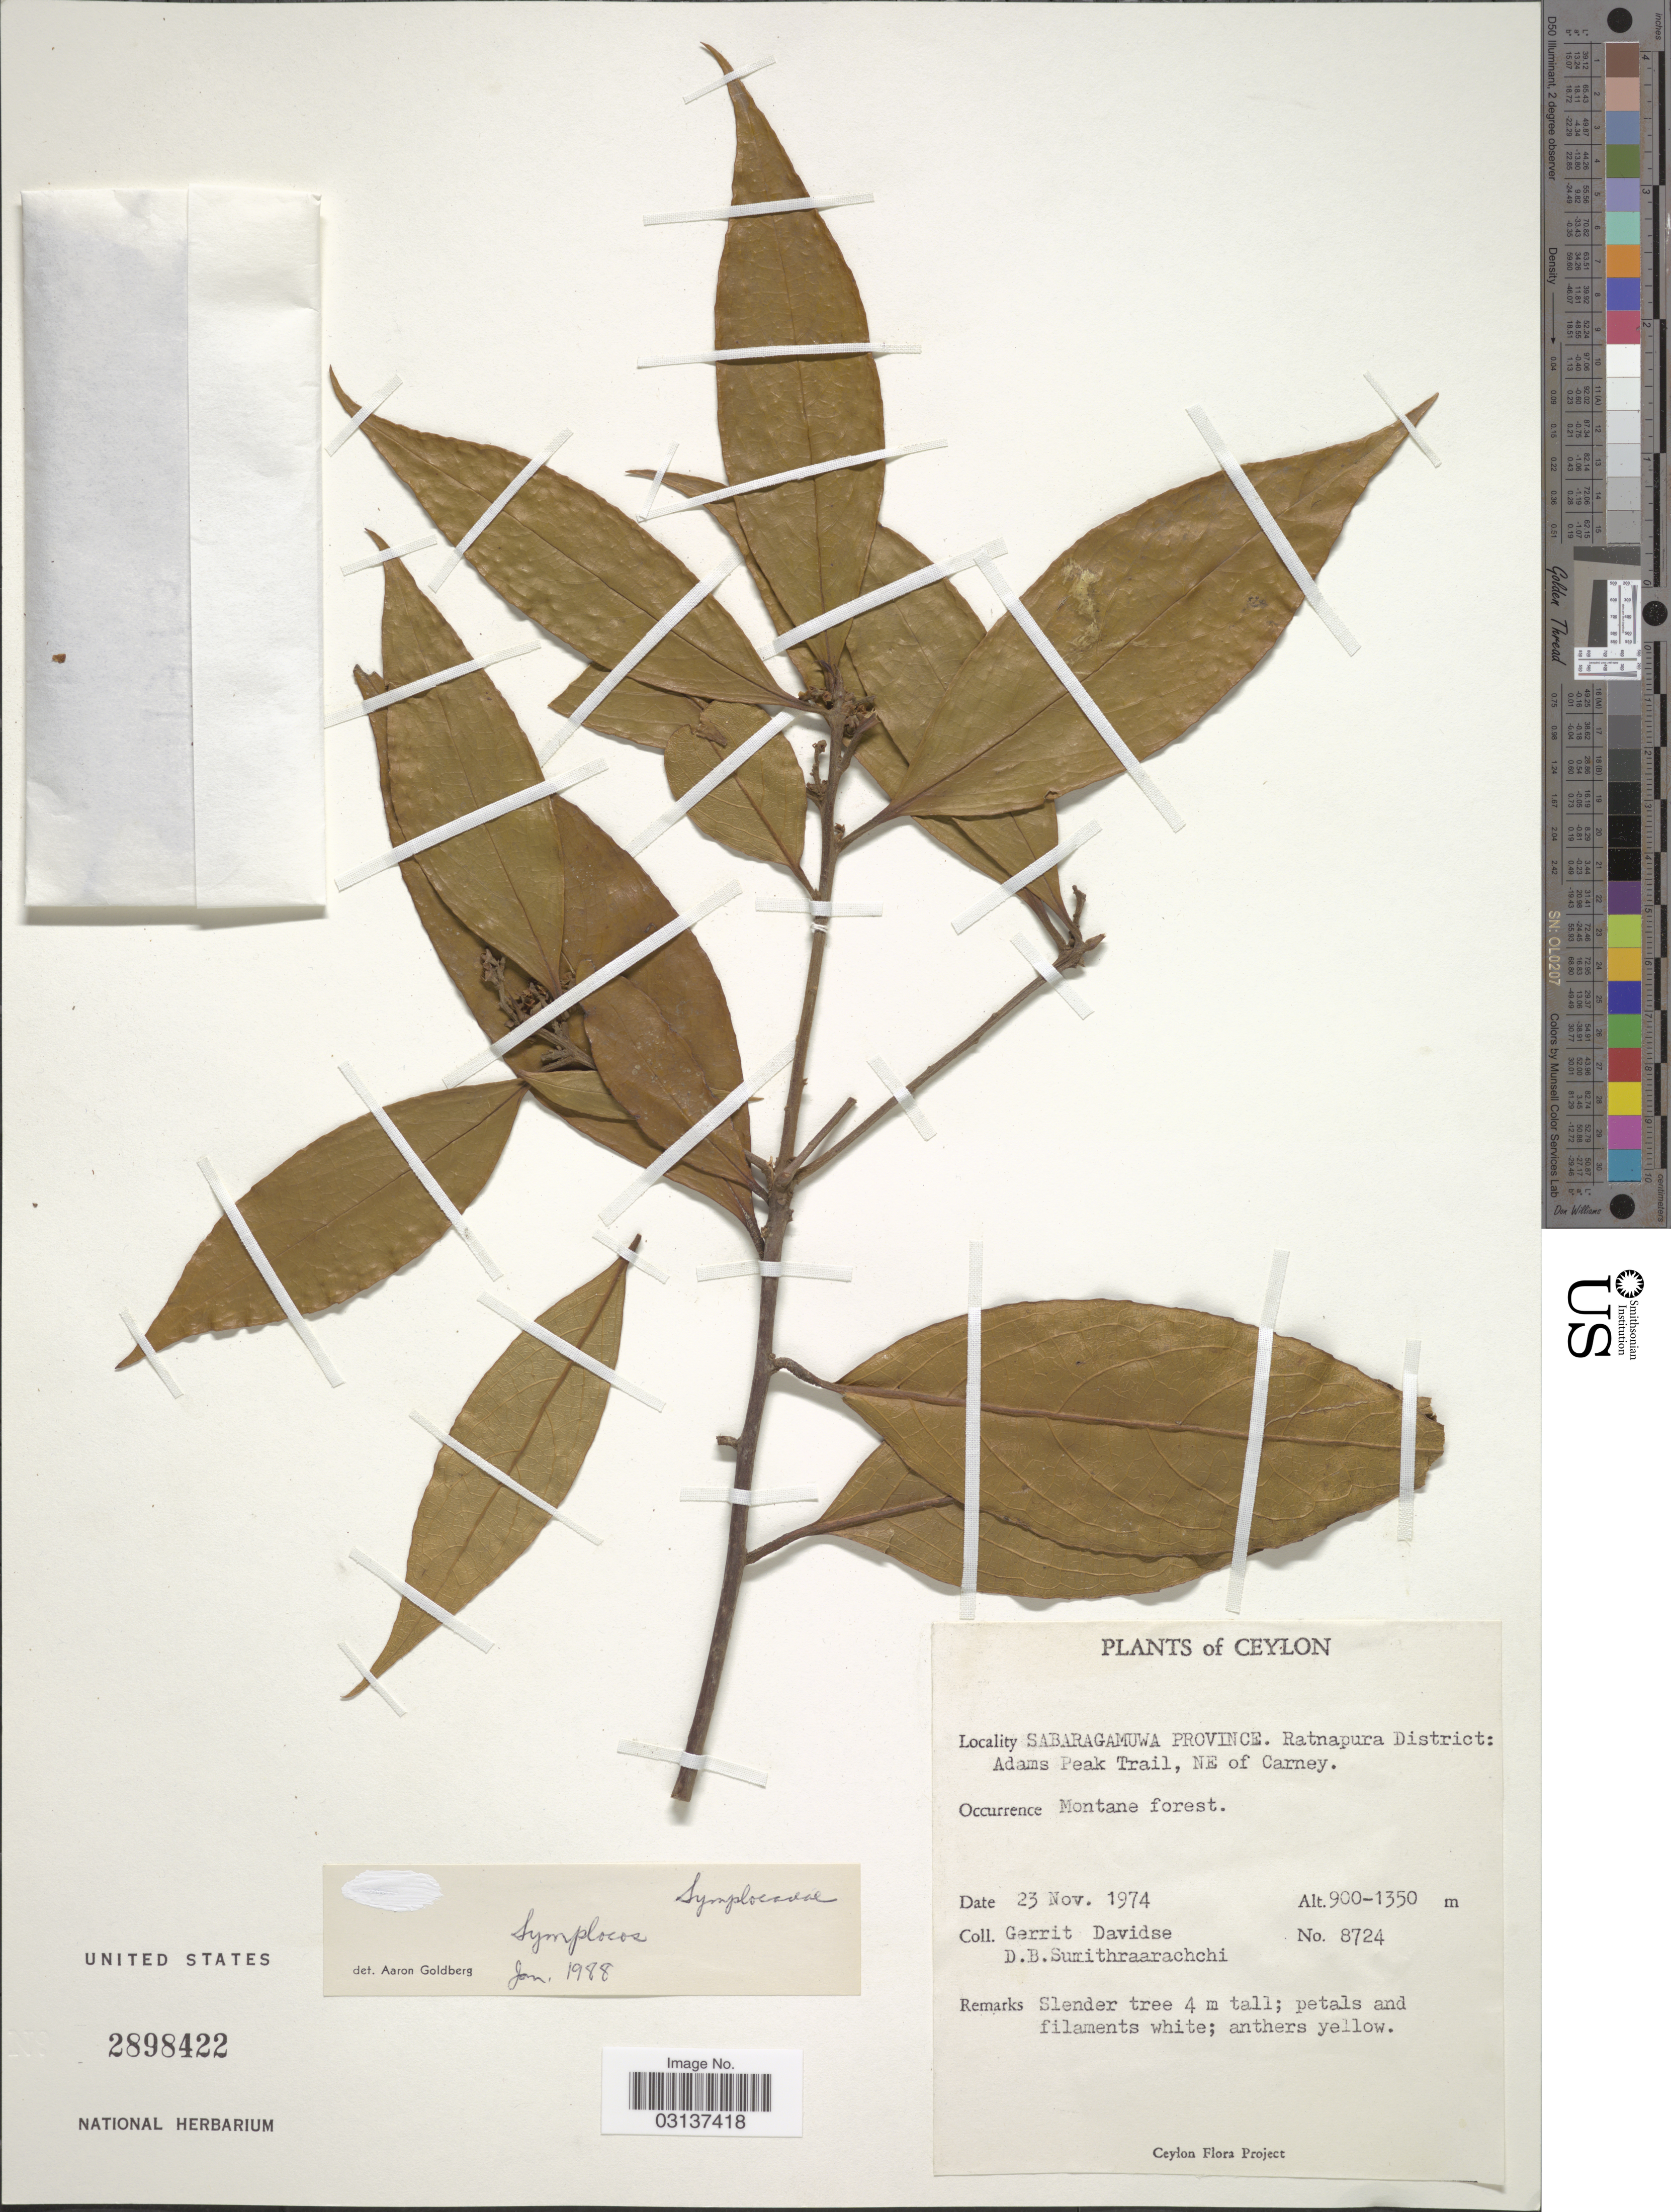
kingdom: Plantae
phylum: Tracheophyta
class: Magnoliopsida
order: Ericales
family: Symplocaceae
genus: Symplocos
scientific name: Symplocos sp.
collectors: G. Davidse & D. B. Sumithraarachchi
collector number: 8724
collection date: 1974-11-23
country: Sri Lanka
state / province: Sabaragamuwa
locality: Ceylon. Ratnapura District: Adams Peak Trail, NE of Carney.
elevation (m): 900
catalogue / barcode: US 2898422